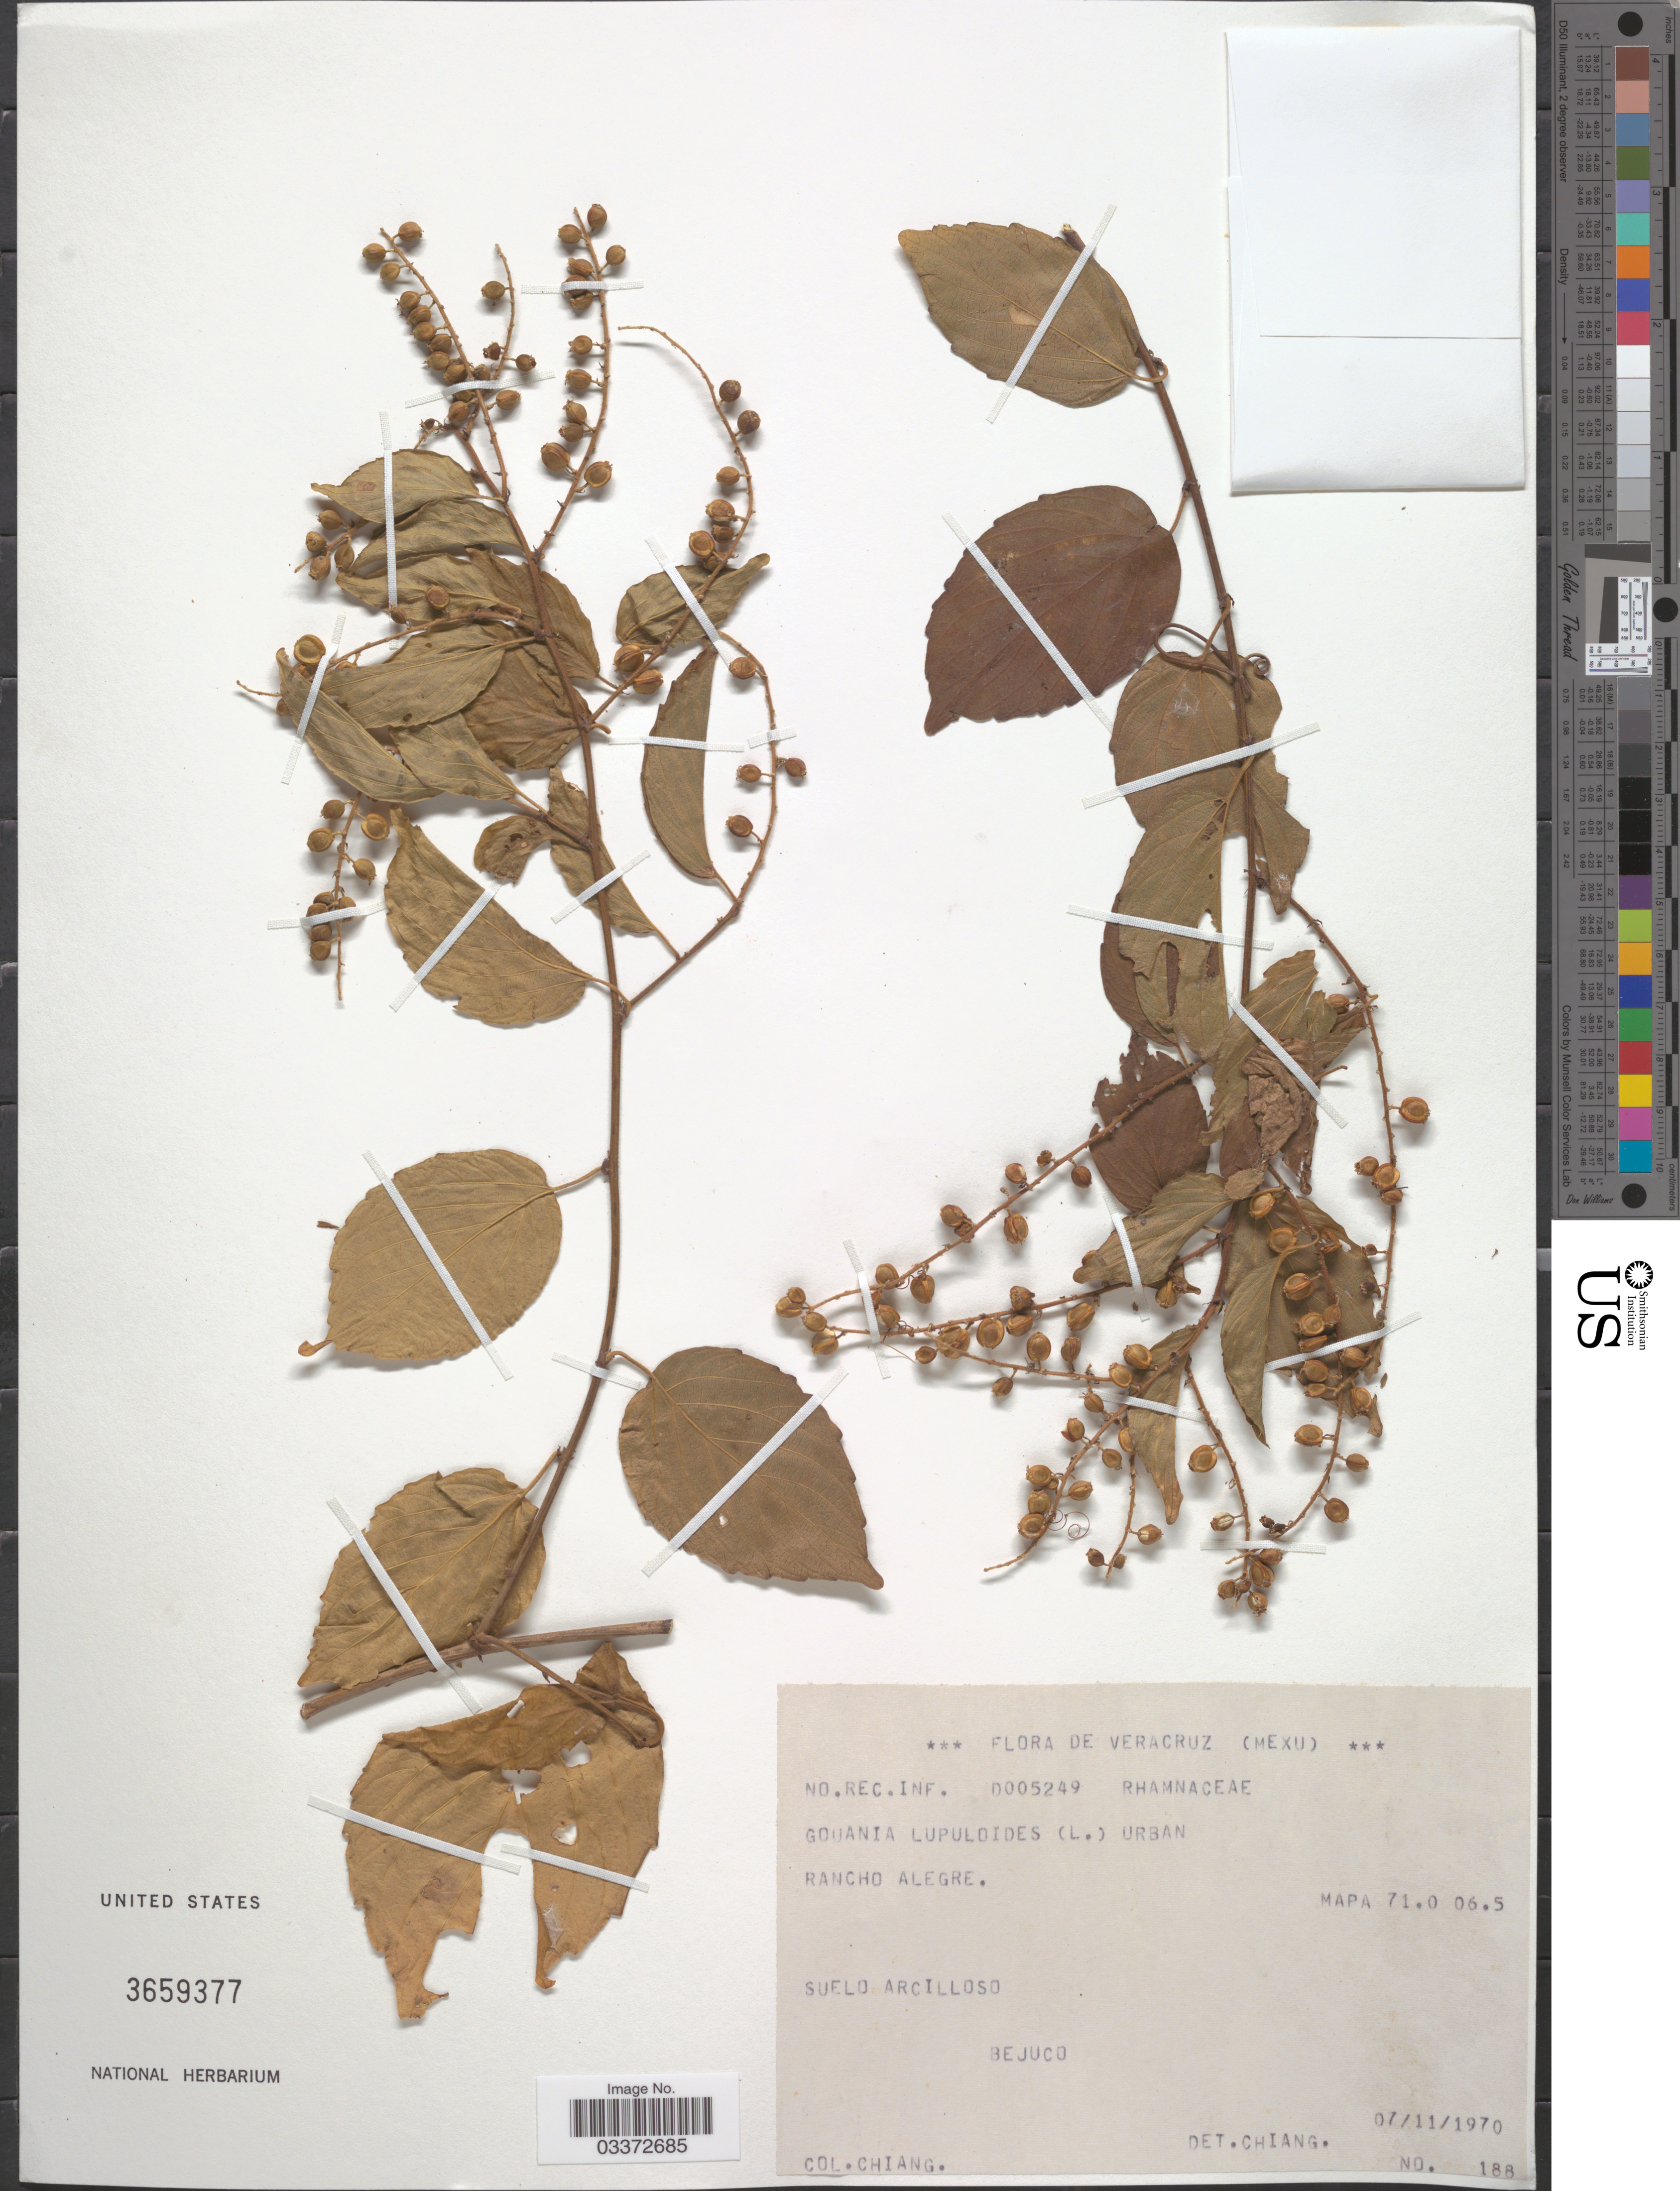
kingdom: Plantae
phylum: Tracheophyta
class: Magnoliopsida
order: Rosales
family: Rhamnaceae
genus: Gouania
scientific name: Gouania lupuloides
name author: (L.) Urb.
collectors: -. Chiang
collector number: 188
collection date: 1970-11-07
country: Mexico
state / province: Veracruz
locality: Veracruz. Rancho Alegre. Mapa 71.0 06.5.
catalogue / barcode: US 3659377